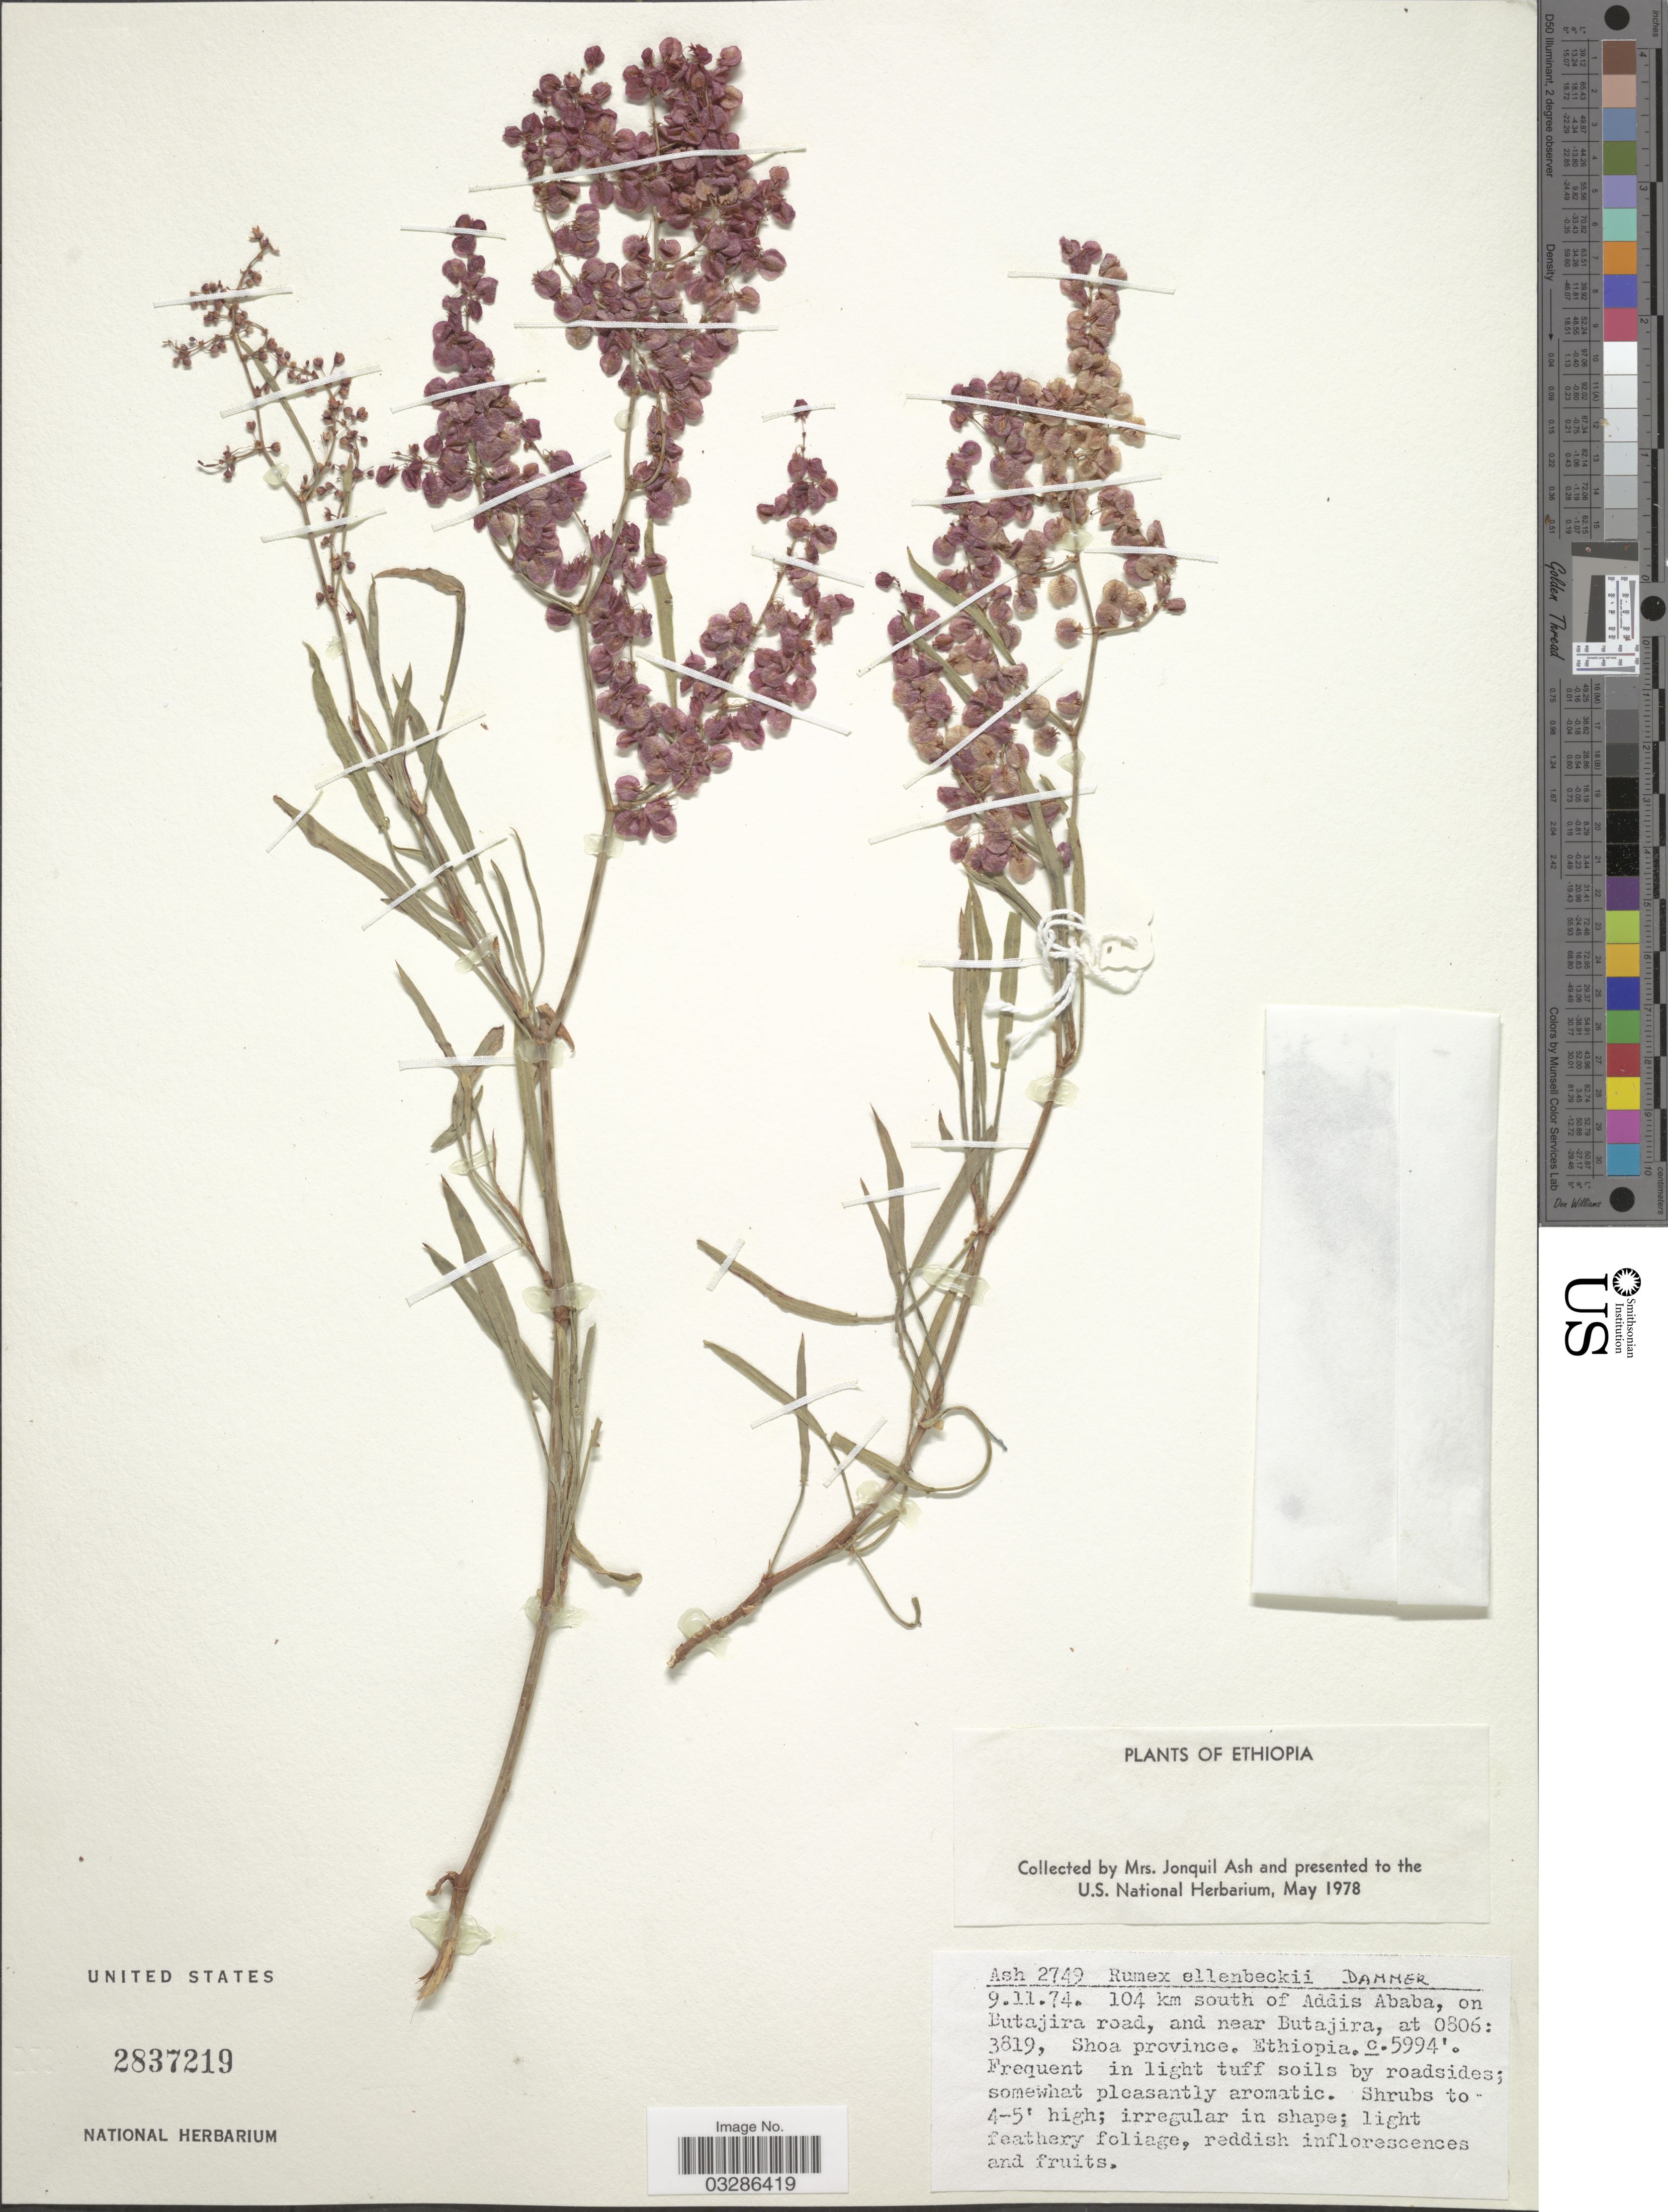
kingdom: Plantae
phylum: Tracheophyta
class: Magnoliopsida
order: Caryophyllales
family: Polygonaceae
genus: Rumex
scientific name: Rumex ellenbeckii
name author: Dammer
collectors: J. Ash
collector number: Ash 2749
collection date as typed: Transcribed d/m/y: 9/11/74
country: Ethiopia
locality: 104 km south of Addis Ababa, on Butajira road, and near Butajira, at 0806: 3819, Shoa province.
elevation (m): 1827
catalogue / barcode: US 2837219